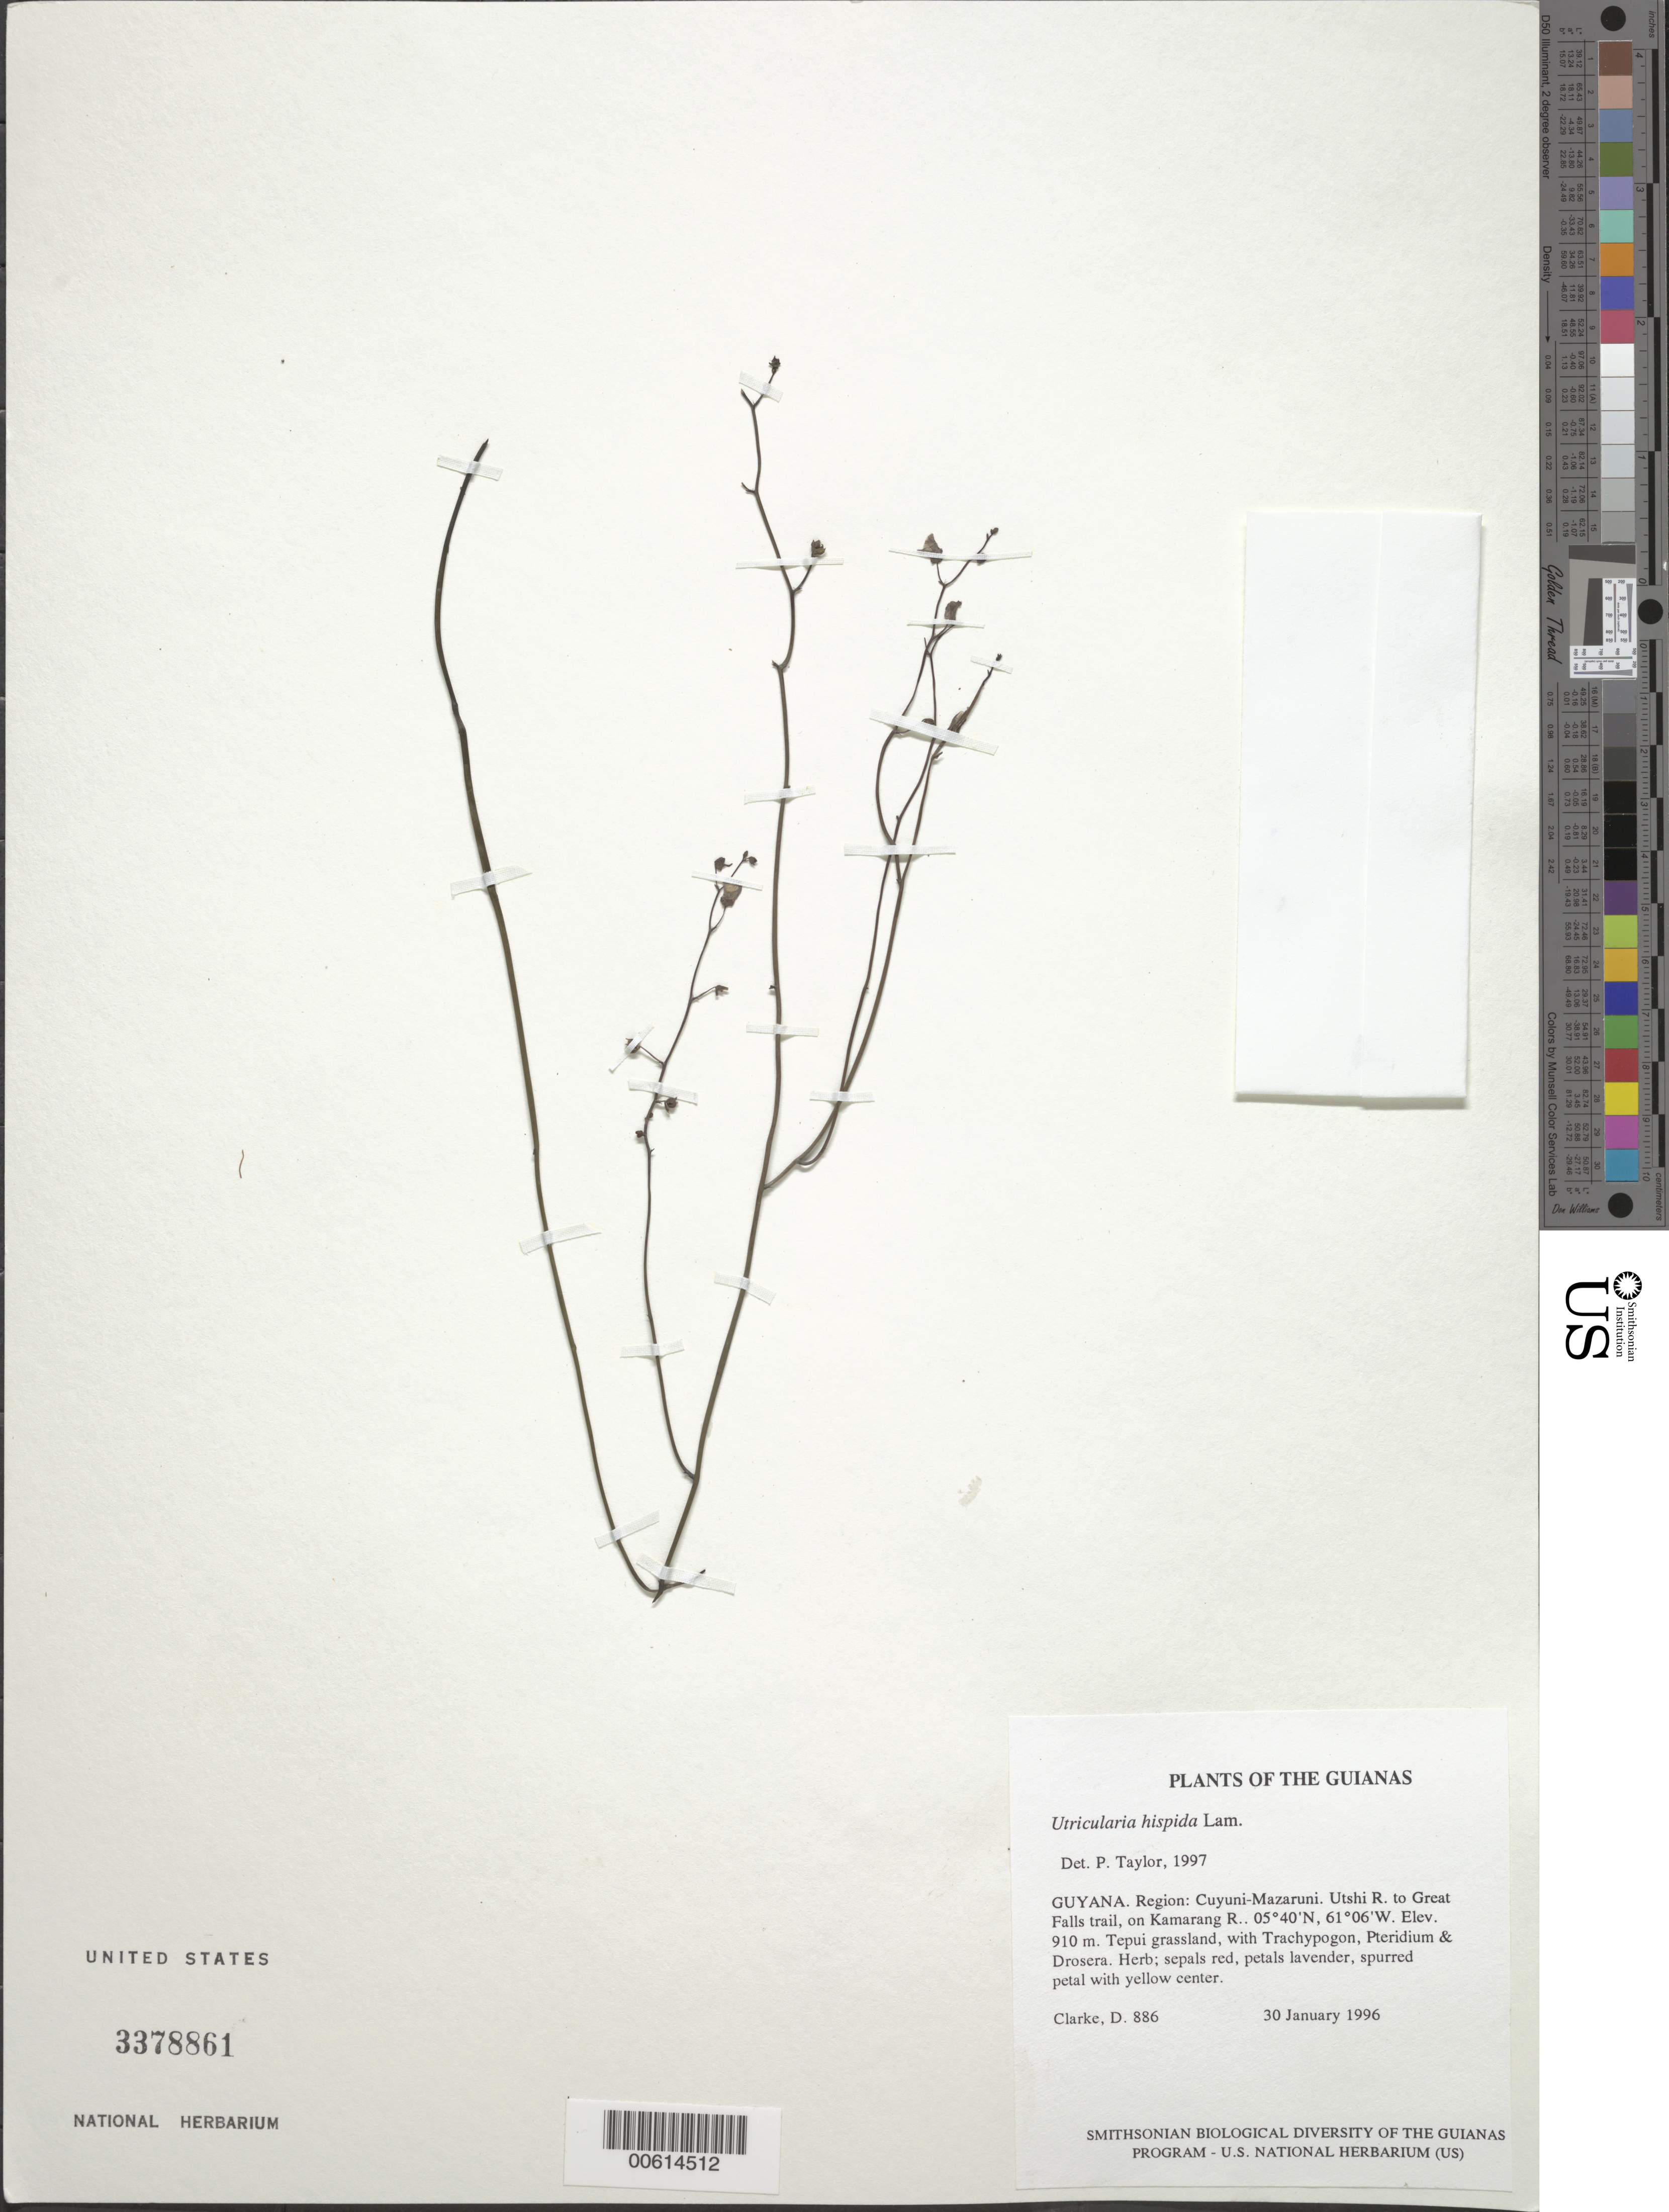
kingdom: Plantae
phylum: Tracheophyta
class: Magnoliopsida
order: Lamiales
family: Lentibulariaceae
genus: Utricularia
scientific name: Utricularia hispida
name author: Lam.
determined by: Taylor, P.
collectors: H. D. Clarke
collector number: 886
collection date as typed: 30 January 1996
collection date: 1996-01-30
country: Guyana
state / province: Cuyuni-Mazaruni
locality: Utshi R. to Great Falls trail, on Kamarang R.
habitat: Tepui grassland, with Trachypogon, Pteridium & Drosera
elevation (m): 910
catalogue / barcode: US 3378861